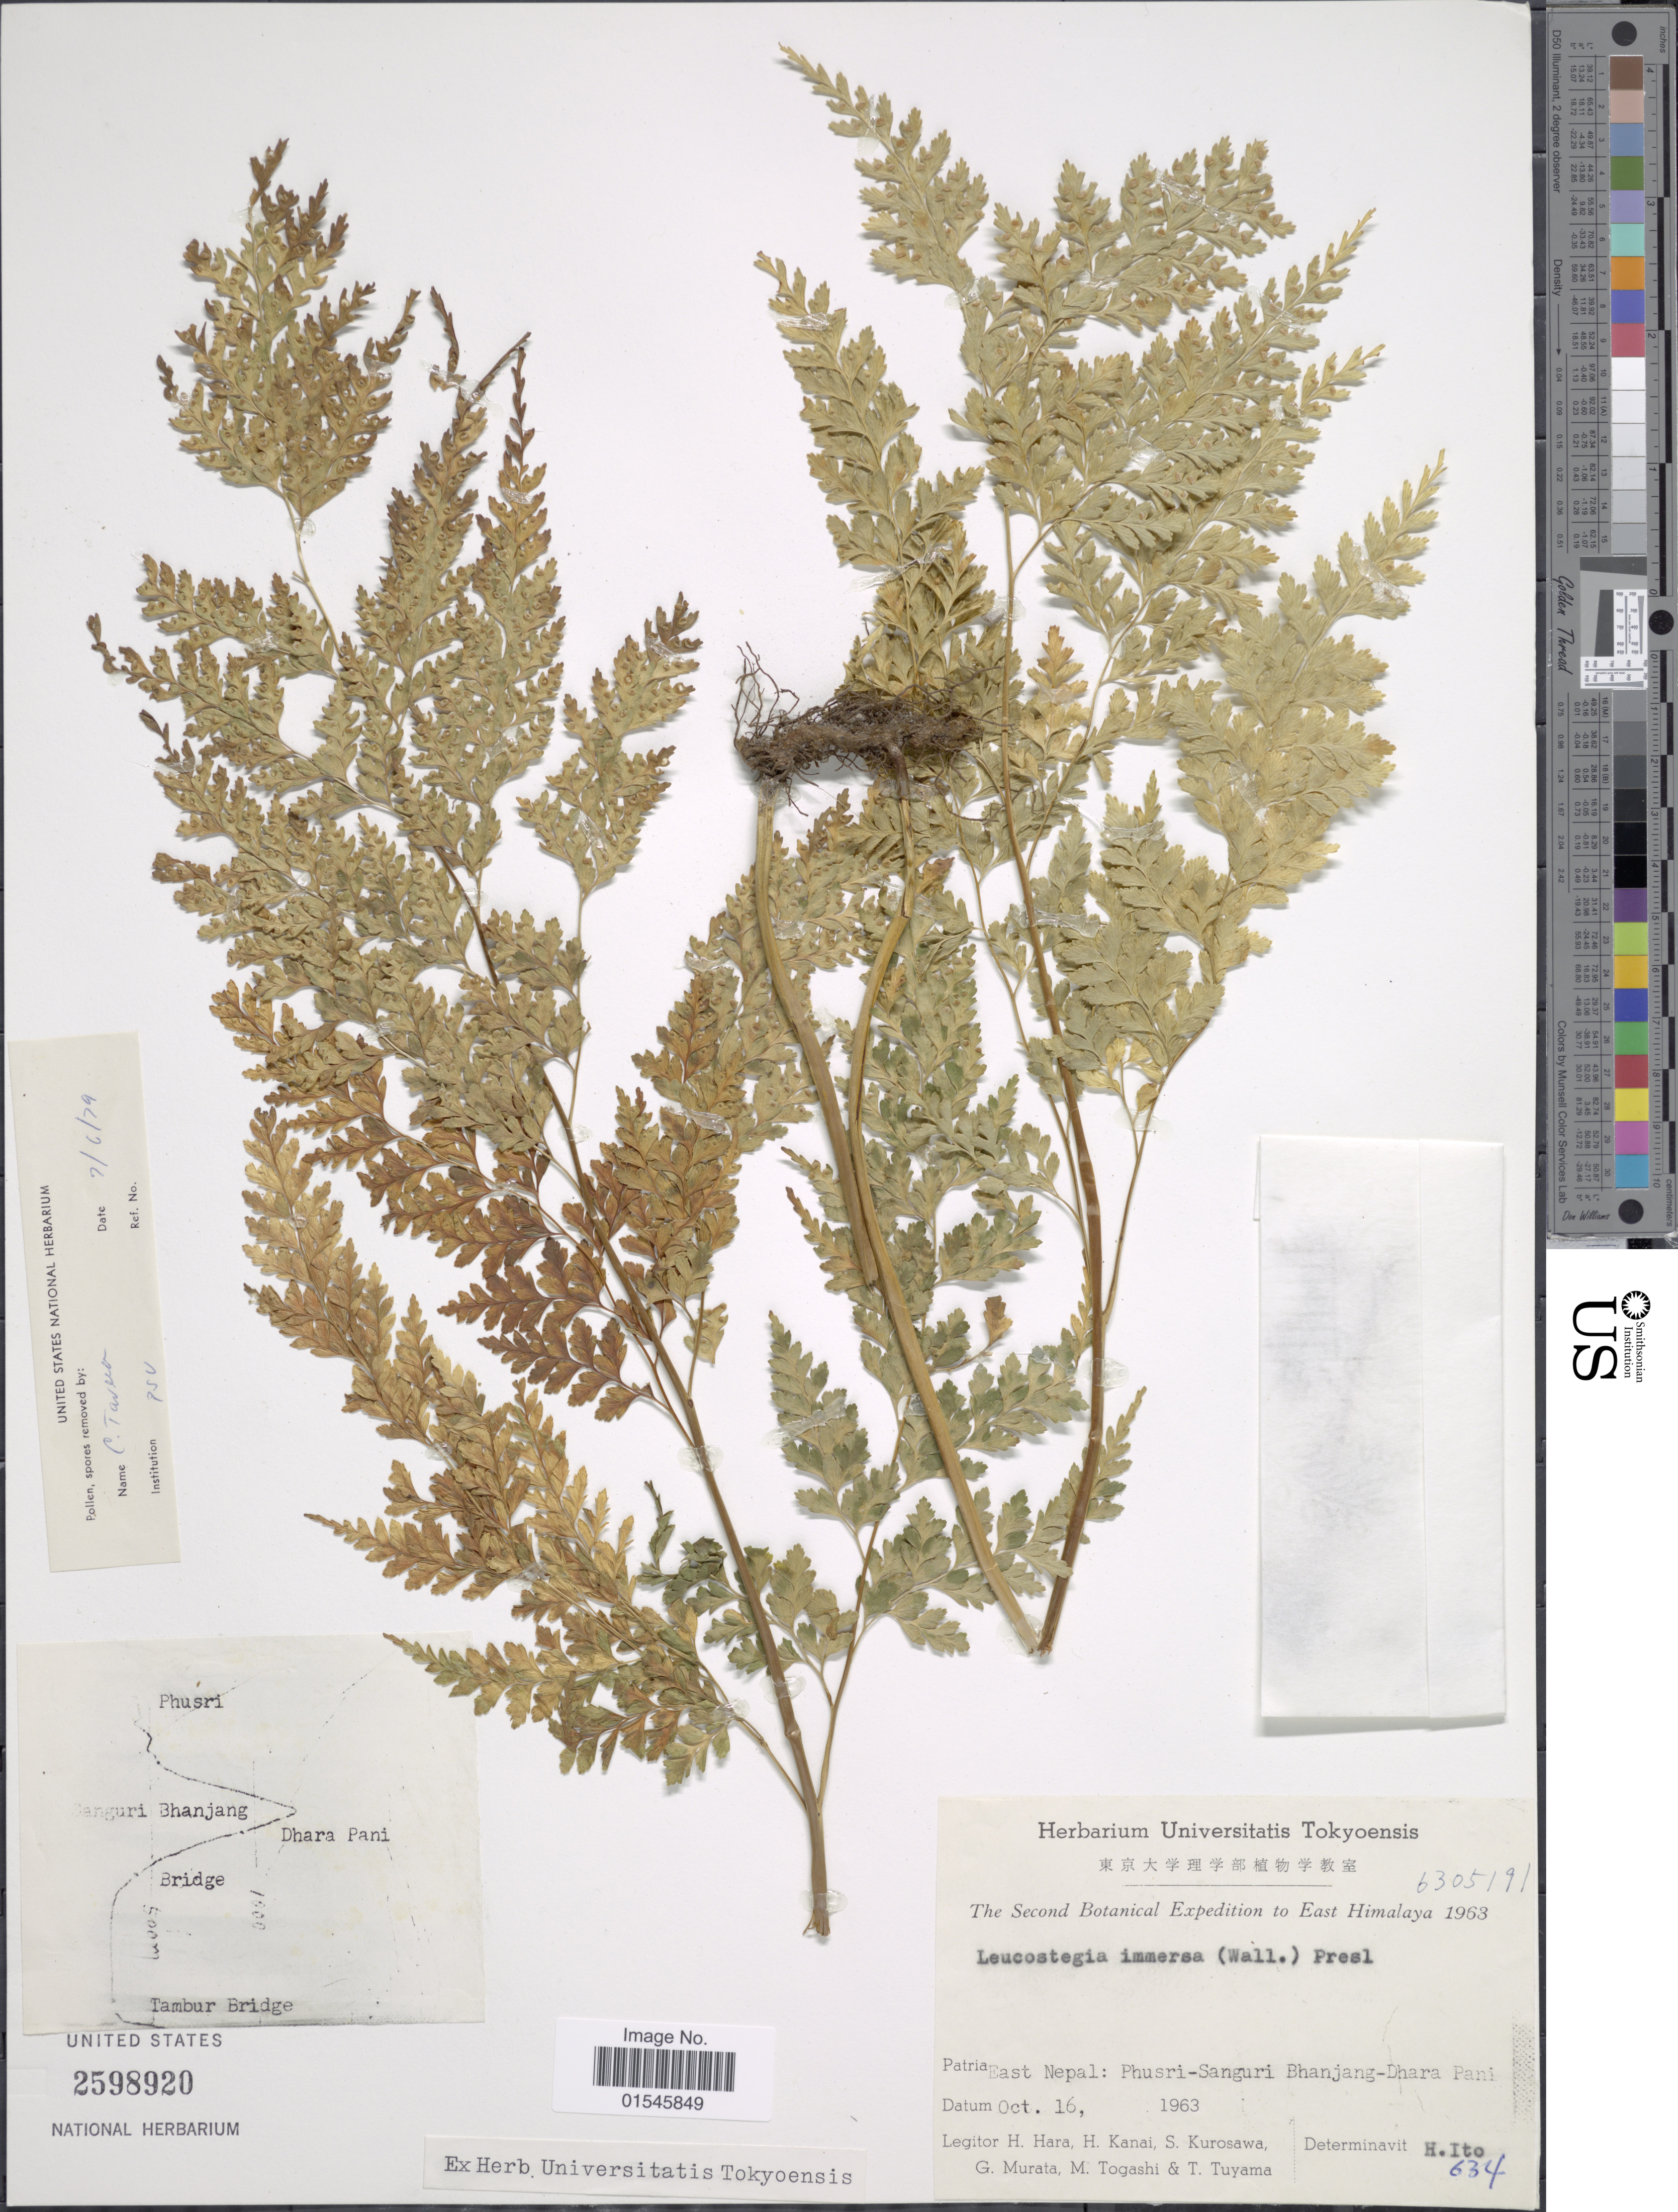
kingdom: Plantae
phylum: Tracheophyta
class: Polypodiopsida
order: Polypodiales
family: Hypodematiaceae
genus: Leucostegia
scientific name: Leucostegia truncata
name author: (D. Don) Fraser-Jenk.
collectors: H. Hara, H. Kanai, S. Kurosawa, G. Murata & et al.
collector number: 6305191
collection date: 1963-10-16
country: Nepal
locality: East Nepal: Phusri-Sanguri Bhanjang-Dhara Pani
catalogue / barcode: US 2598920